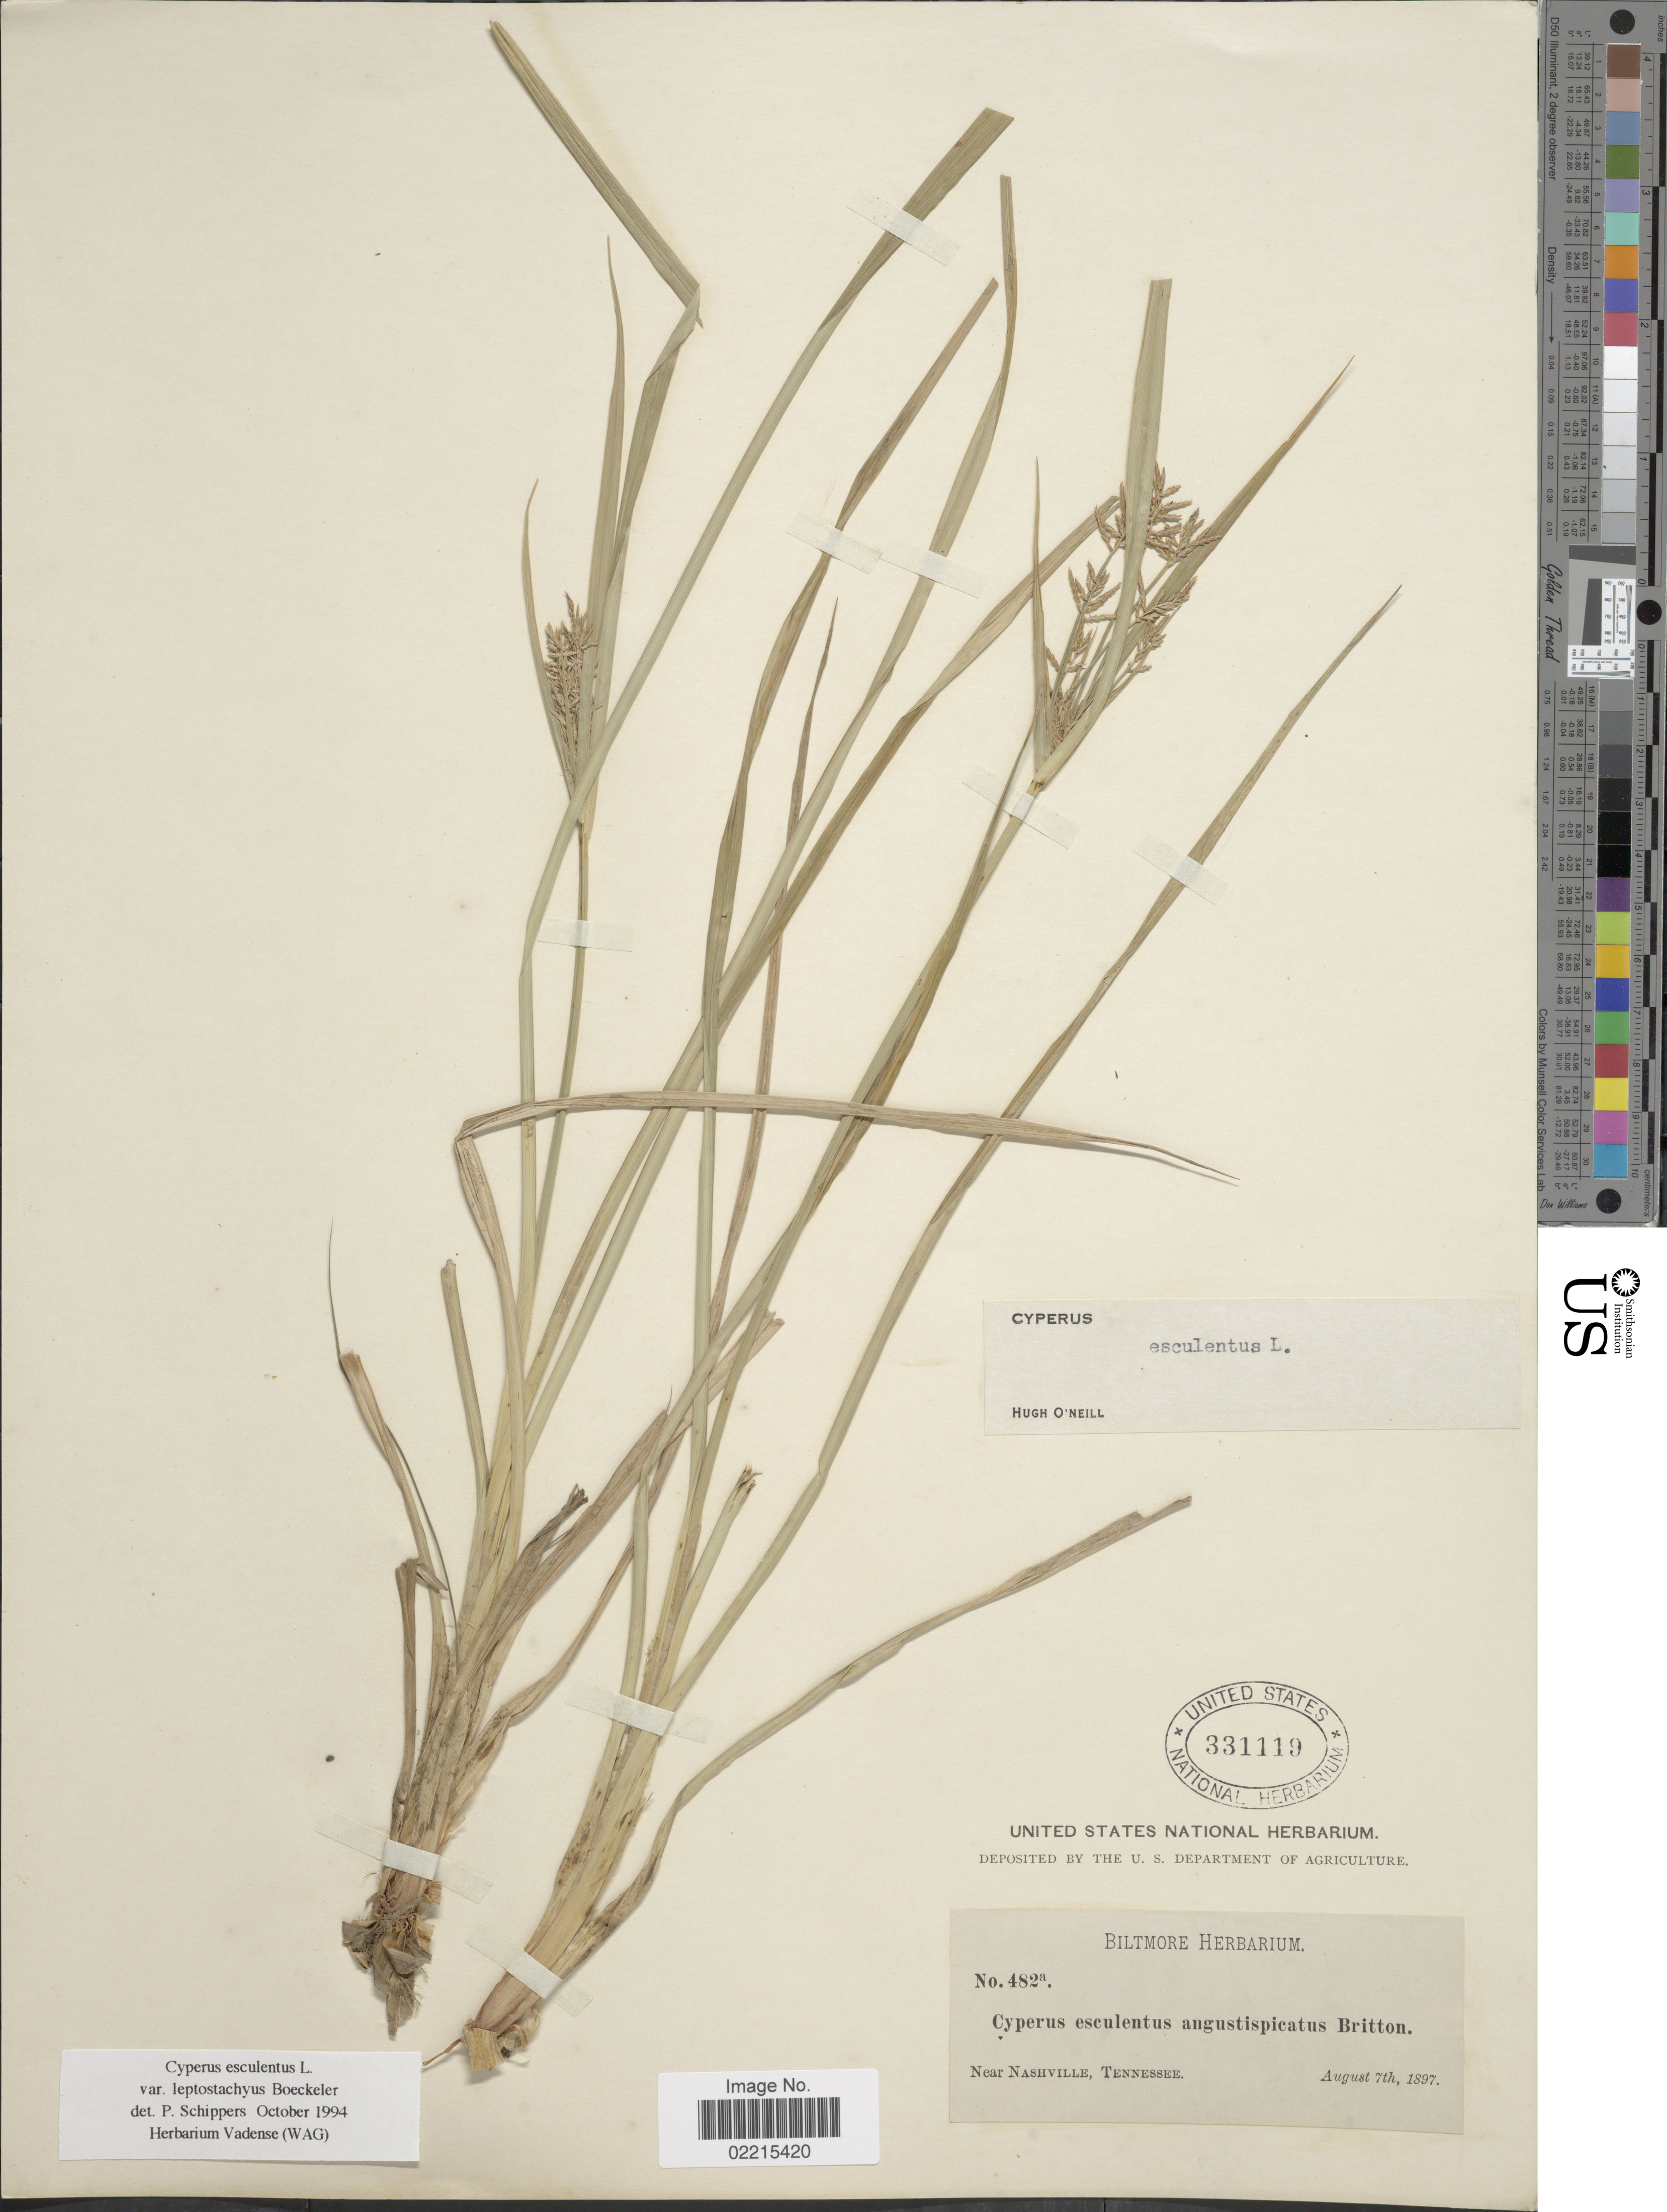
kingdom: Plantae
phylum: Tracheophyta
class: Liliopsida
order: Poales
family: Cyperaceae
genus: Cyperus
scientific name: Cyperus esculentus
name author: L.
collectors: ex herb. Biltmore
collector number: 482a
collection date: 1897-08-07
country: United States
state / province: Tennessee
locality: Near Nashville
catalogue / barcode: US 331119